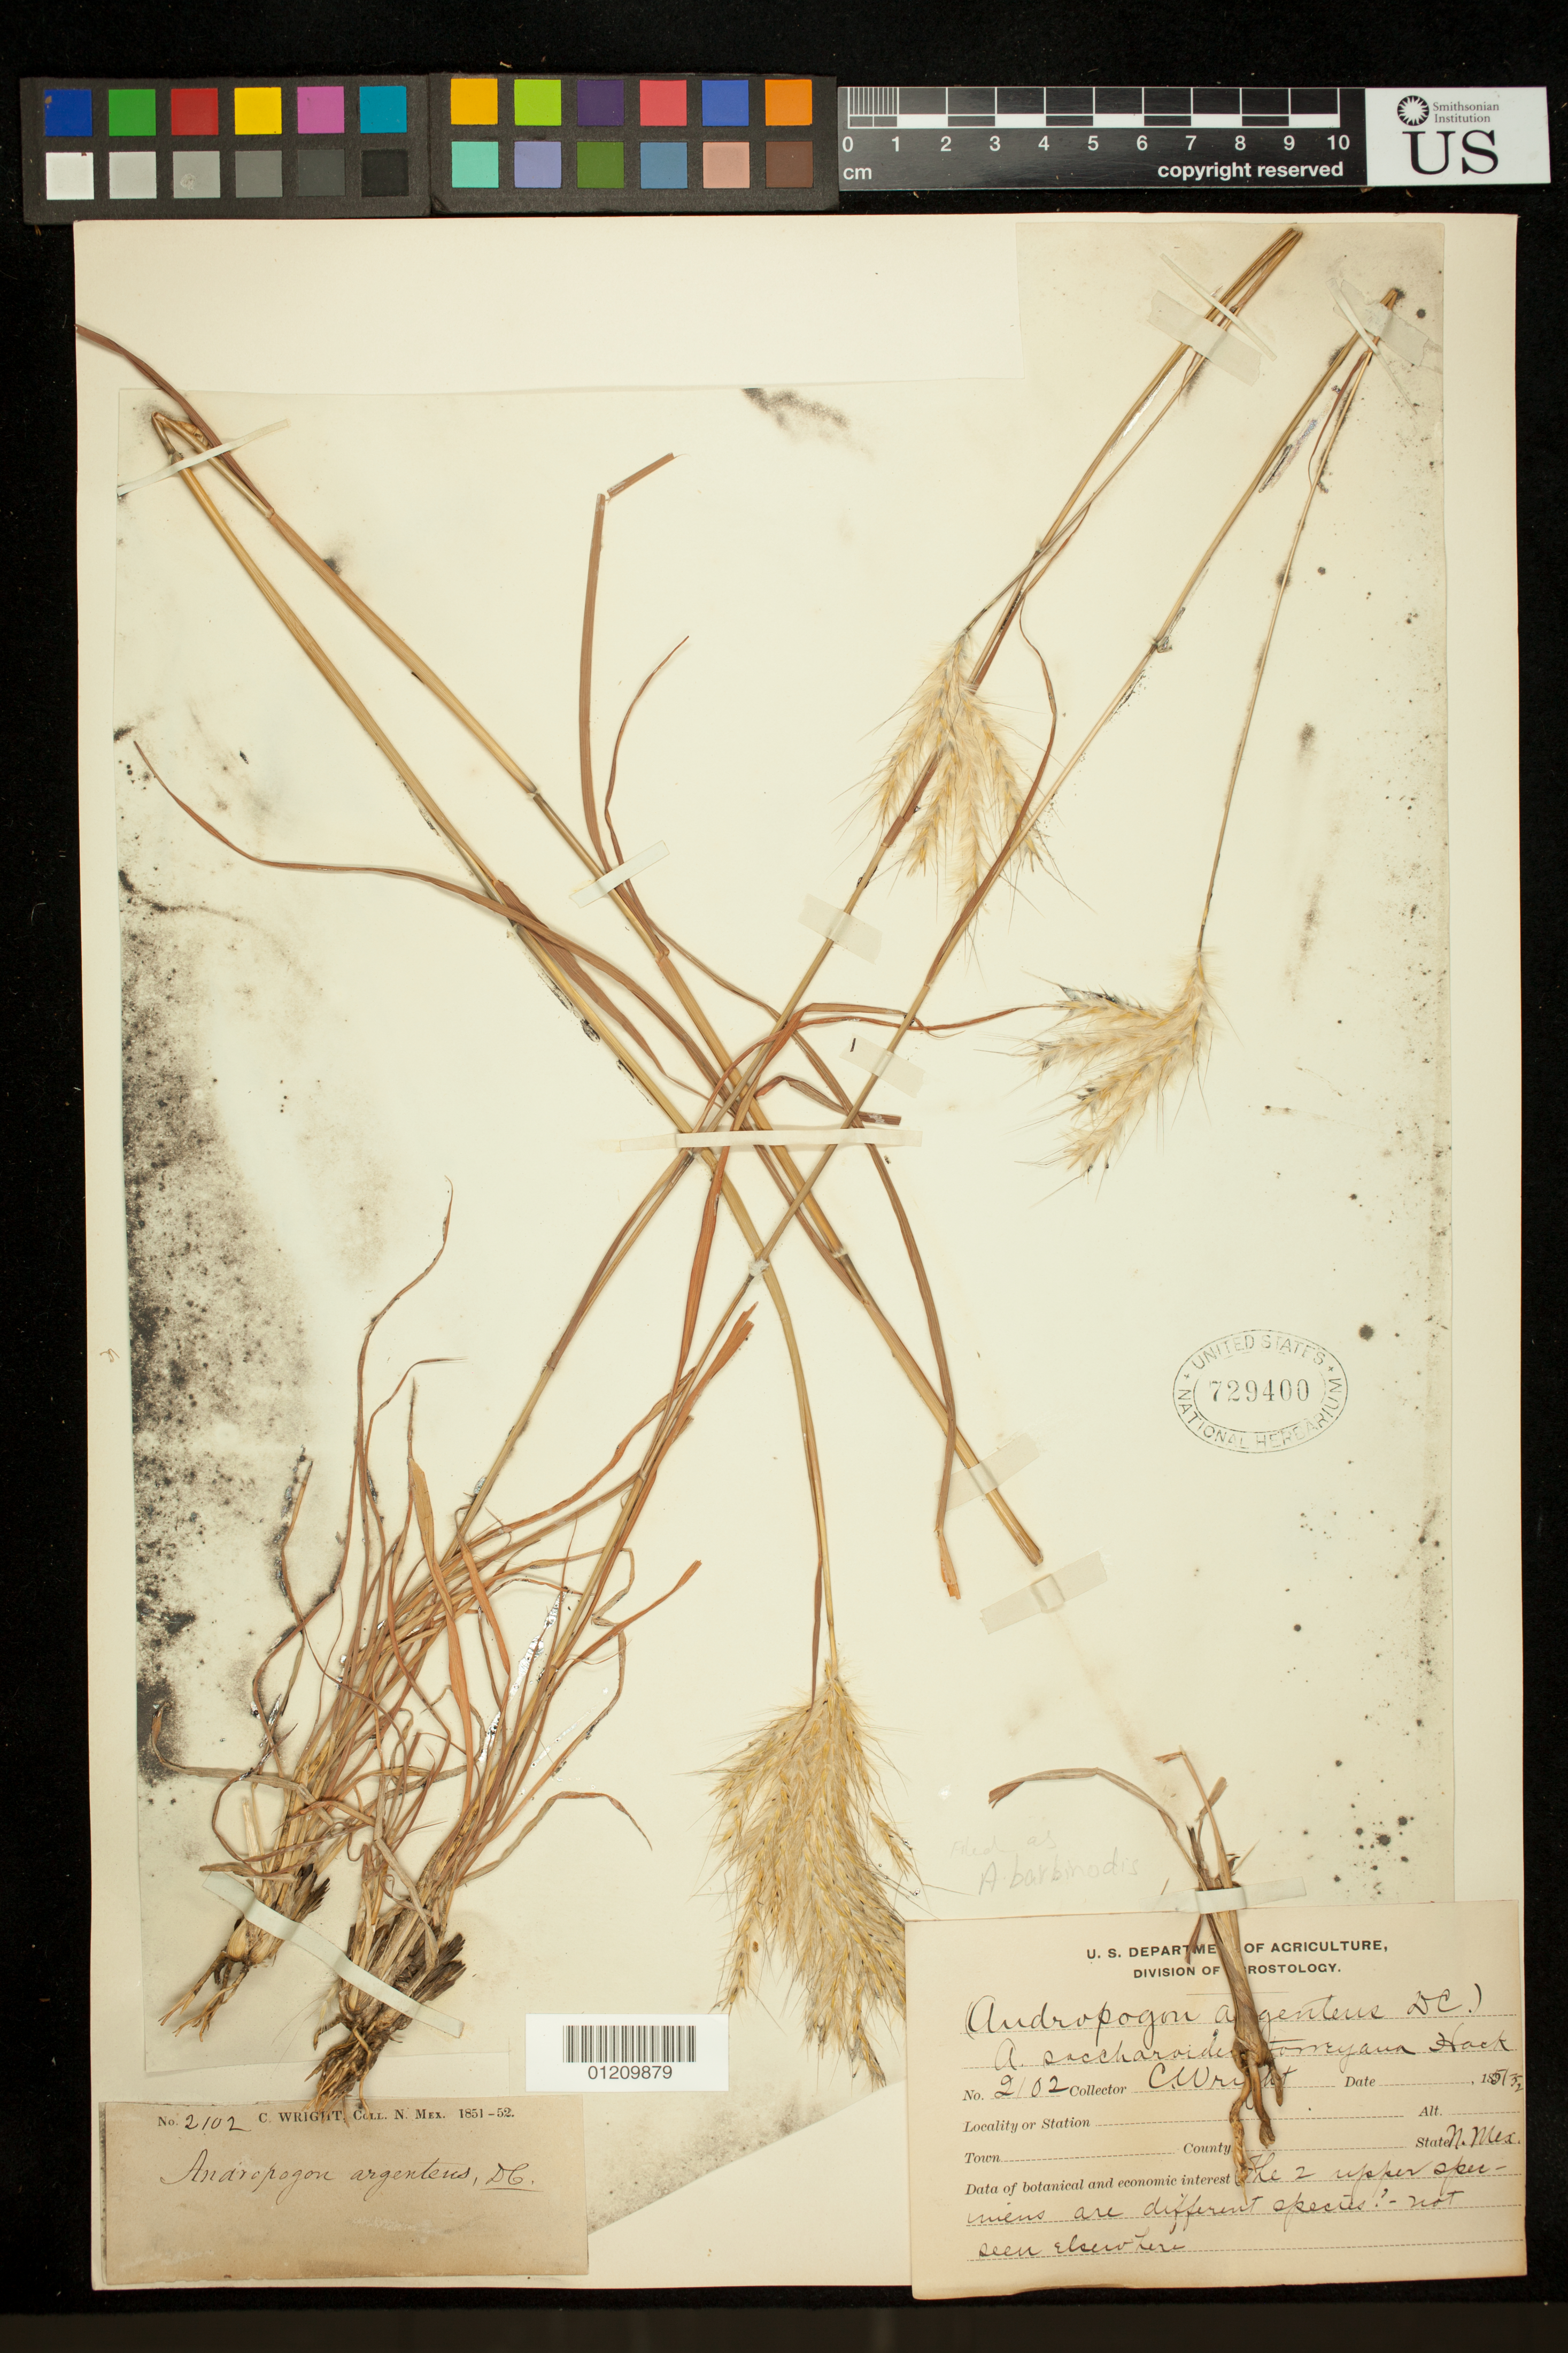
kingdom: Plantae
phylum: Tracheophyta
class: Liliopsida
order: Poales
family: Poaceae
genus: Andropogon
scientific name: Andropogon barbinodis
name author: Lag.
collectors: C. Wright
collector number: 2102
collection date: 1851/1852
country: United States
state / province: New Mexico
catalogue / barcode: US 729400